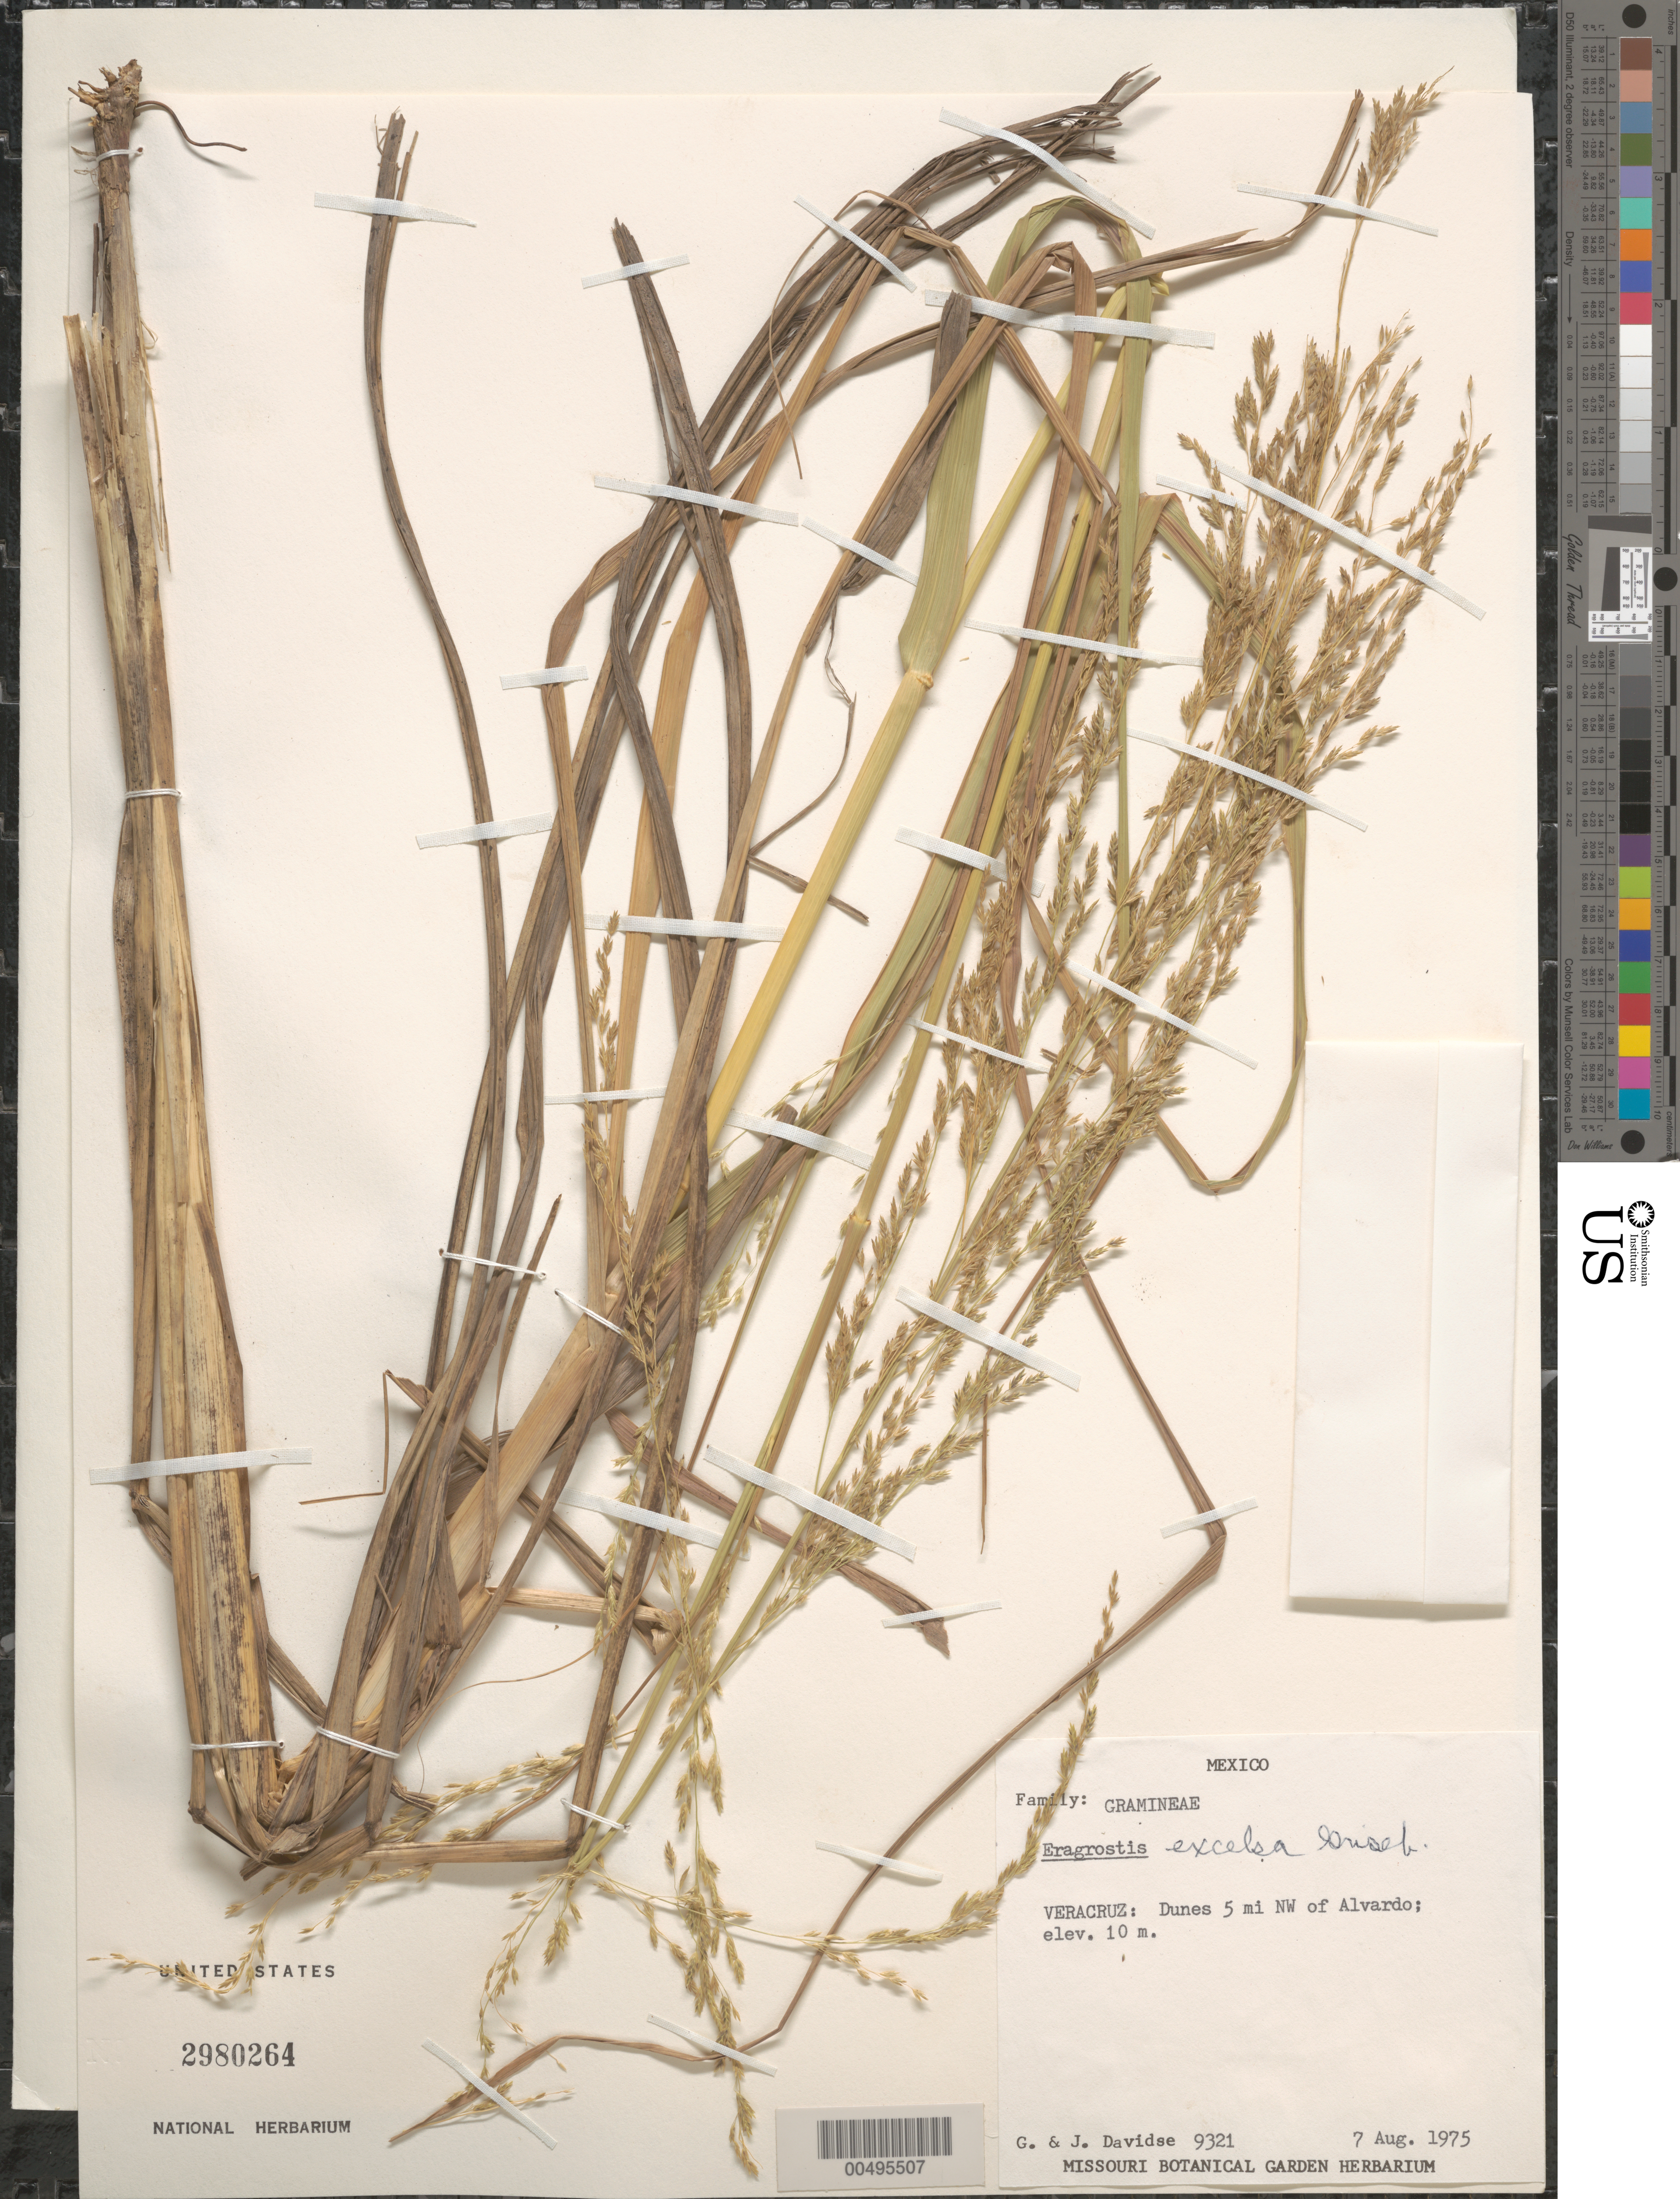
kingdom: Plantae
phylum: Tracheophyta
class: Liliopsida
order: Poales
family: Poaceae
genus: Eragrostis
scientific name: Eragrostis excelsa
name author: Griseb.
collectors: G. Davidse & J. Davidse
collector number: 9321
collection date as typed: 7 Aug 1975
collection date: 1975-08-07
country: Mexico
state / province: Veracruz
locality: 5 mi NW of Alvardo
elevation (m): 10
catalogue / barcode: US 2980264